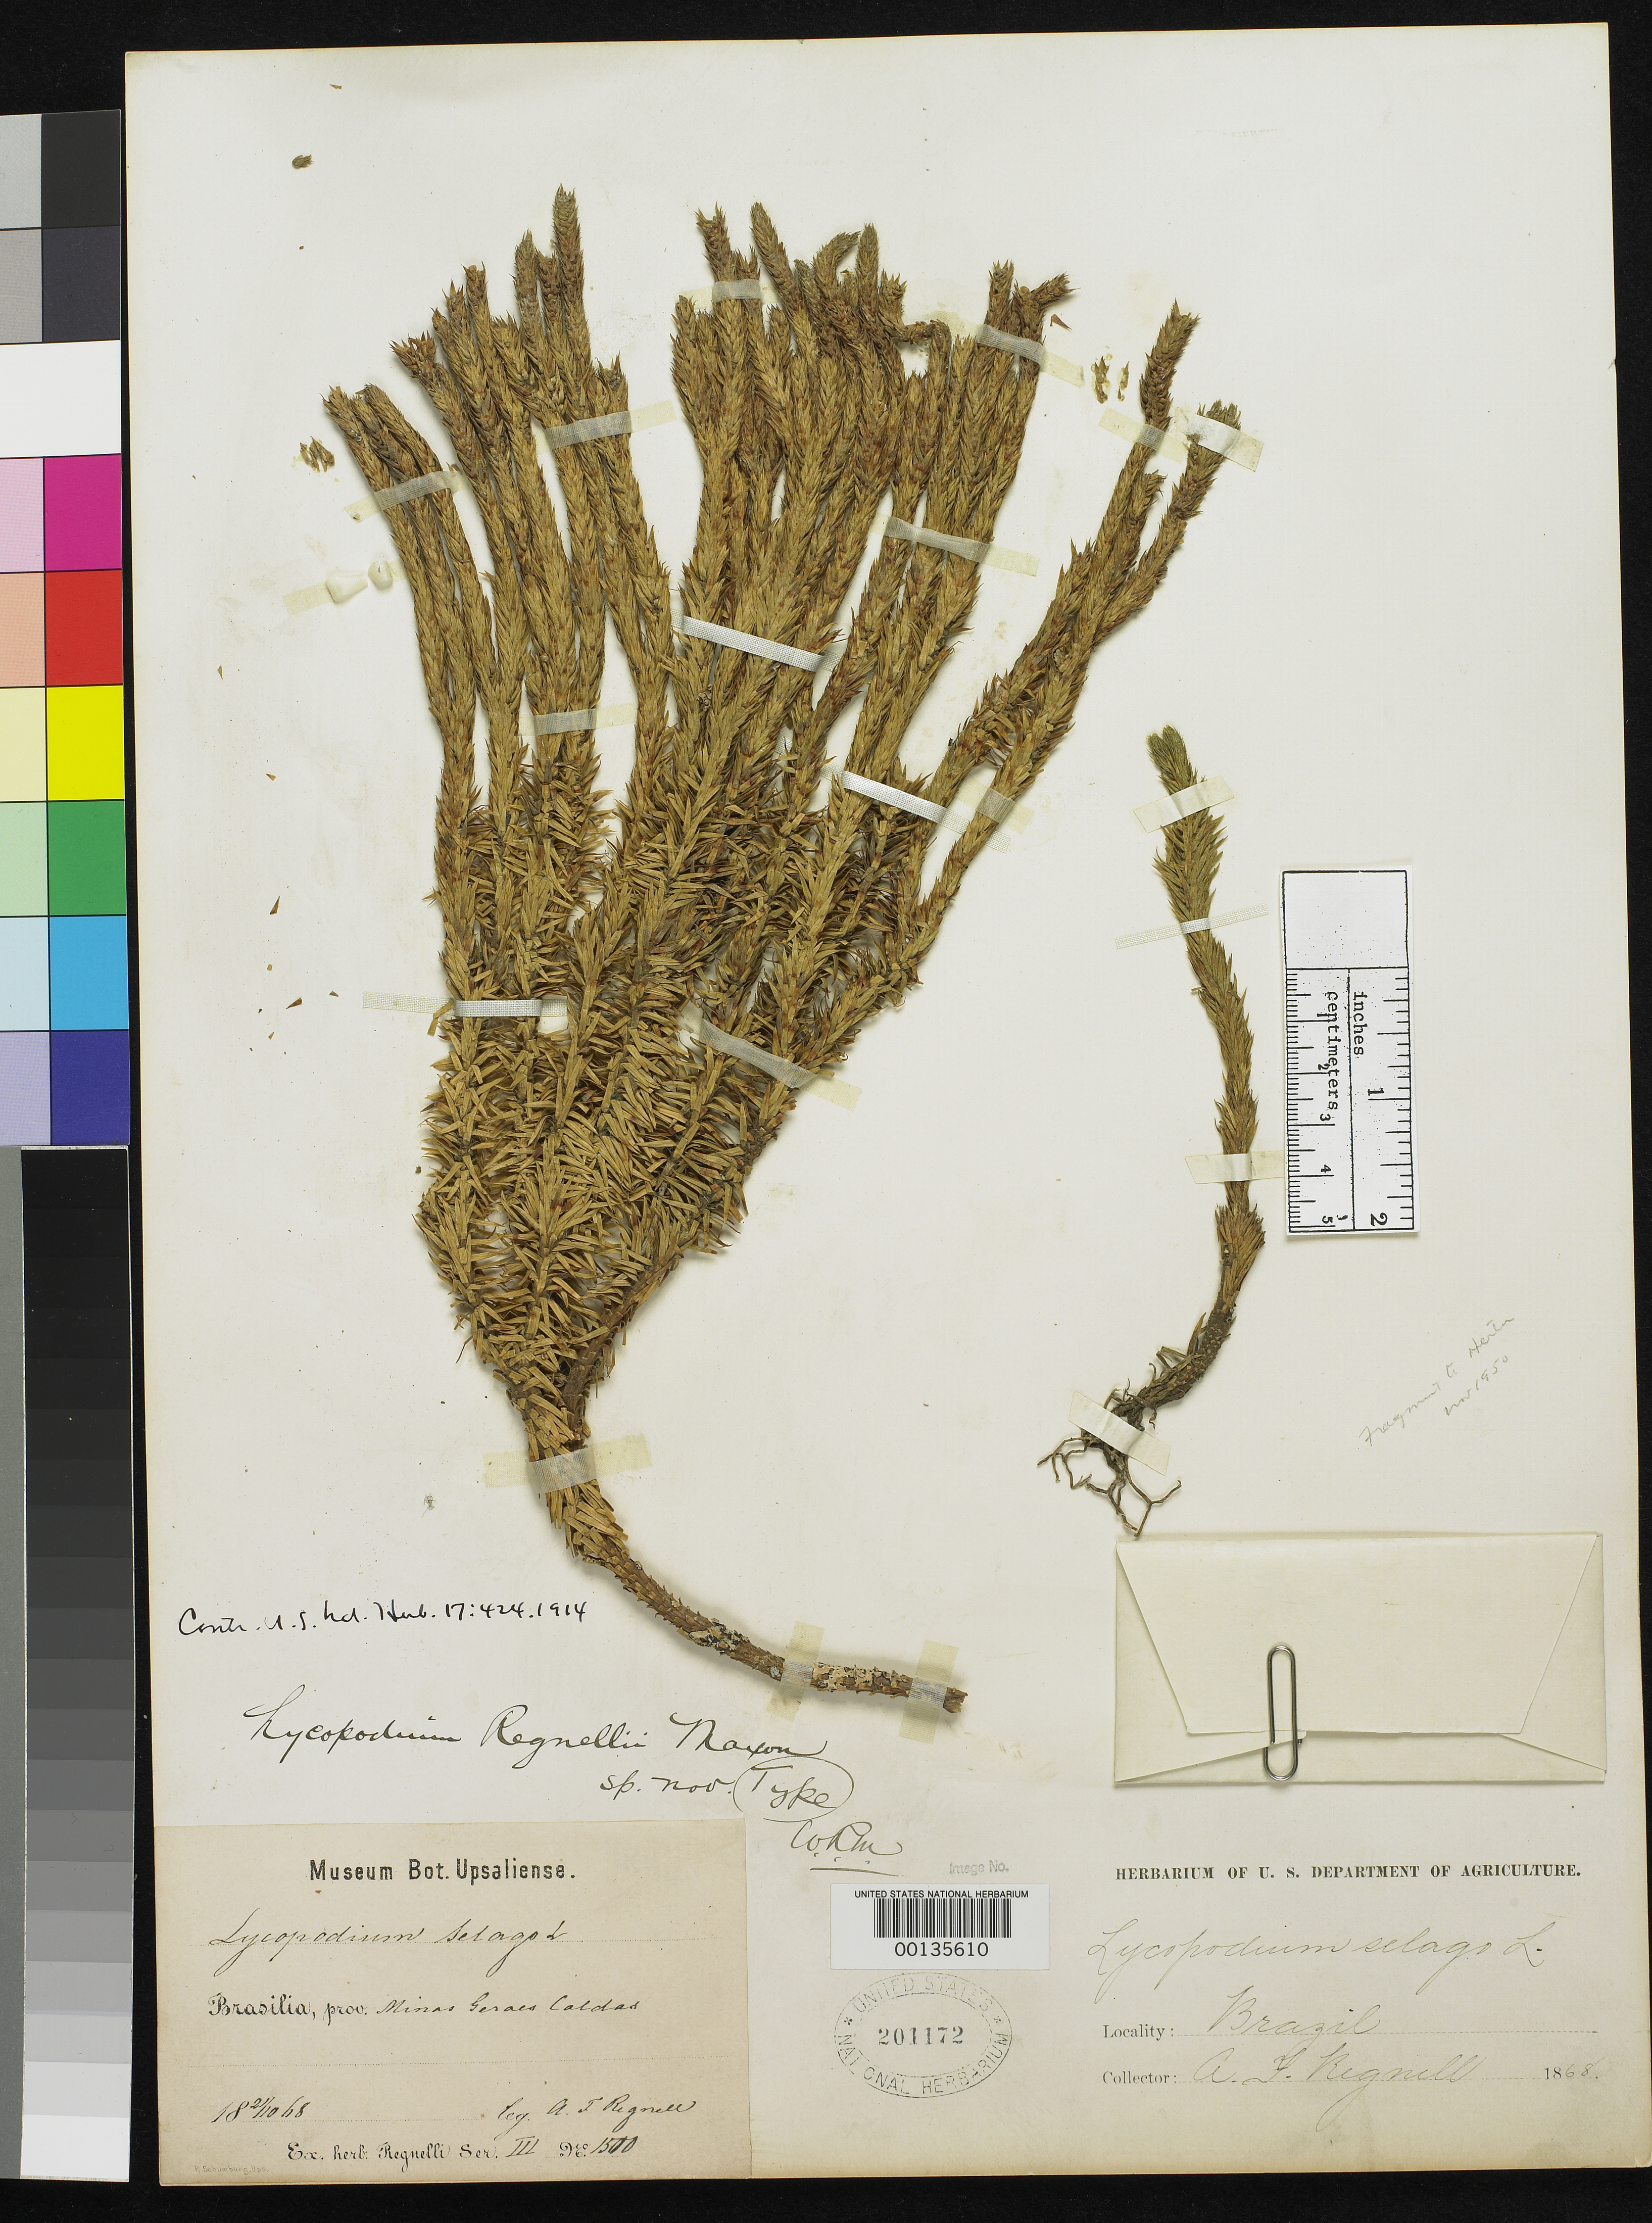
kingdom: Plantae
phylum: Tracheophyta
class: Lycopodiopsida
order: Lycopodiales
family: Lycopodiaceae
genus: Lycopodium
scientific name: Lycopodium regnellii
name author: Maxon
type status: Holotype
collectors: A. F. Regnell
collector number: Iii 1500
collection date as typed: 22 Mar 1911 to 24 Mar 1911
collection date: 1911-03-22/1911-03-24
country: Panama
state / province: Chiriqui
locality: Upper Caldera River, near Camp 1, Holcomb's Trail, above El Boquete.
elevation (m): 1450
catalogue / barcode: US 201172